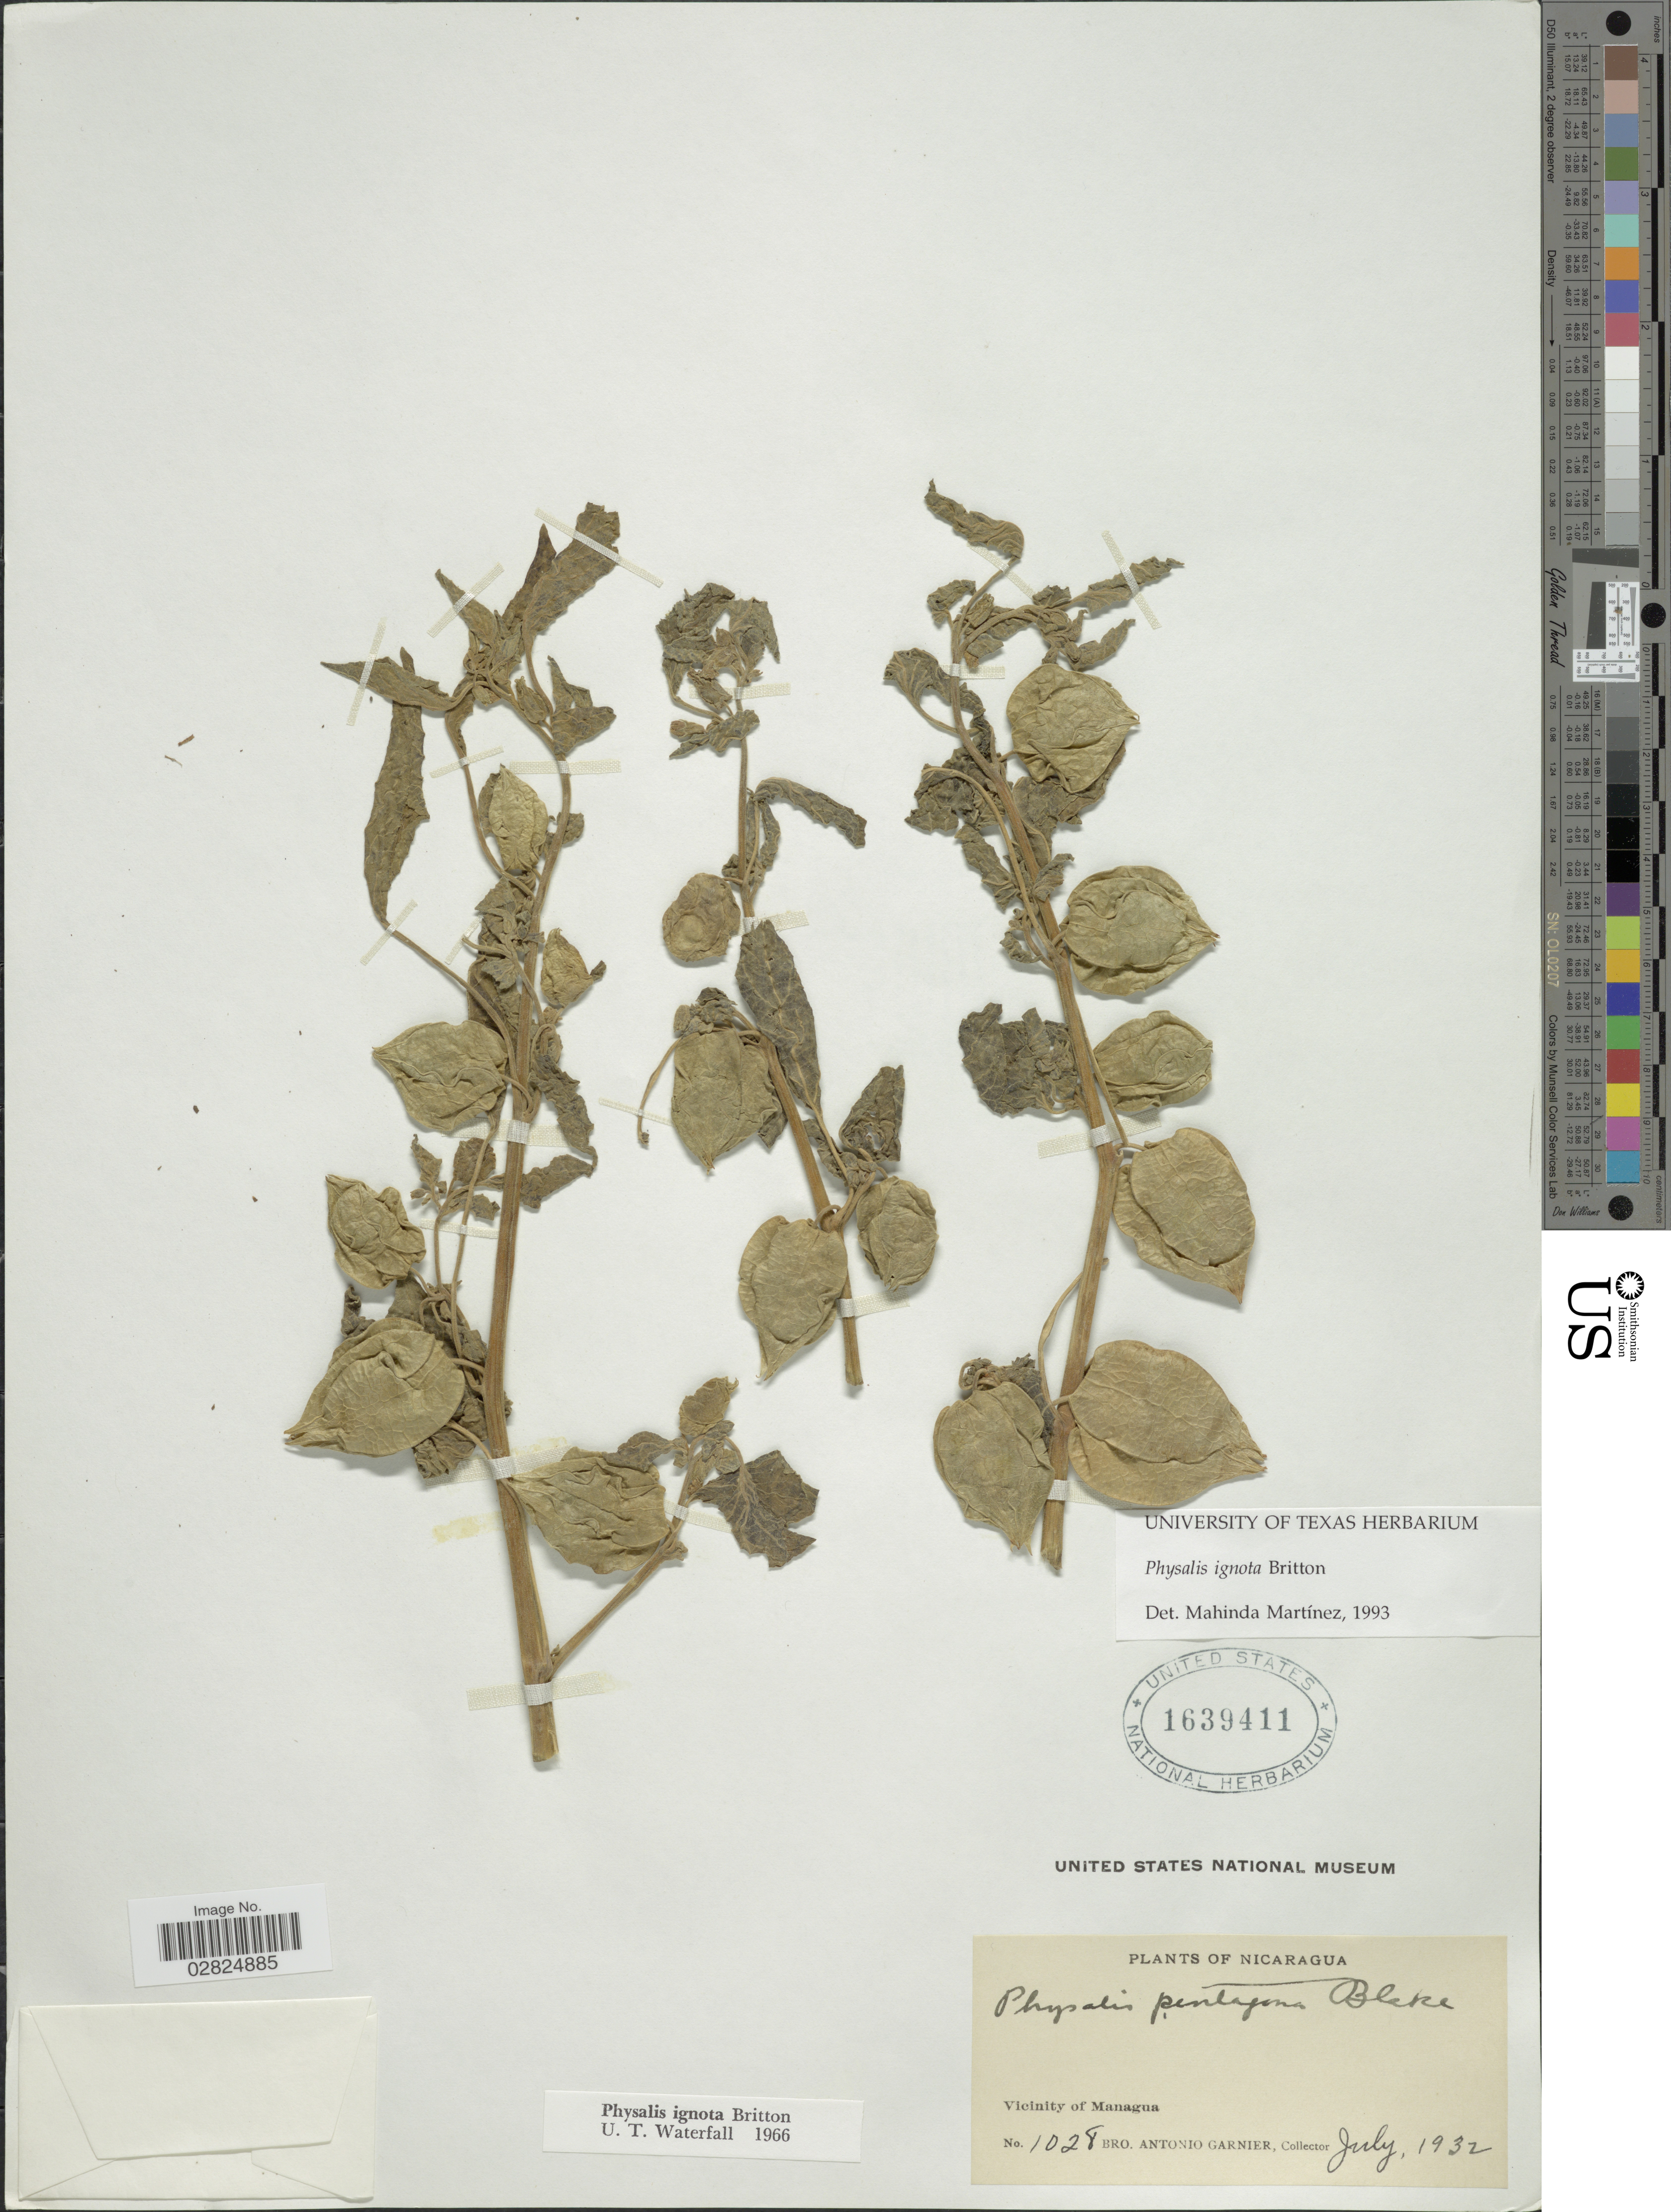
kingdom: Plantae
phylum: Tracheophyta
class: Magnoliopsida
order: Solanales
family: Solanaceae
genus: Physalis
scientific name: Physalis ignota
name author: Britton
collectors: Bro. A. Garnier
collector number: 1028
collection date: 1932-07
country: Nicaragua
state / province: Managua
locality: Vicinity of Managua.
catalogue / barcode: US 1639411